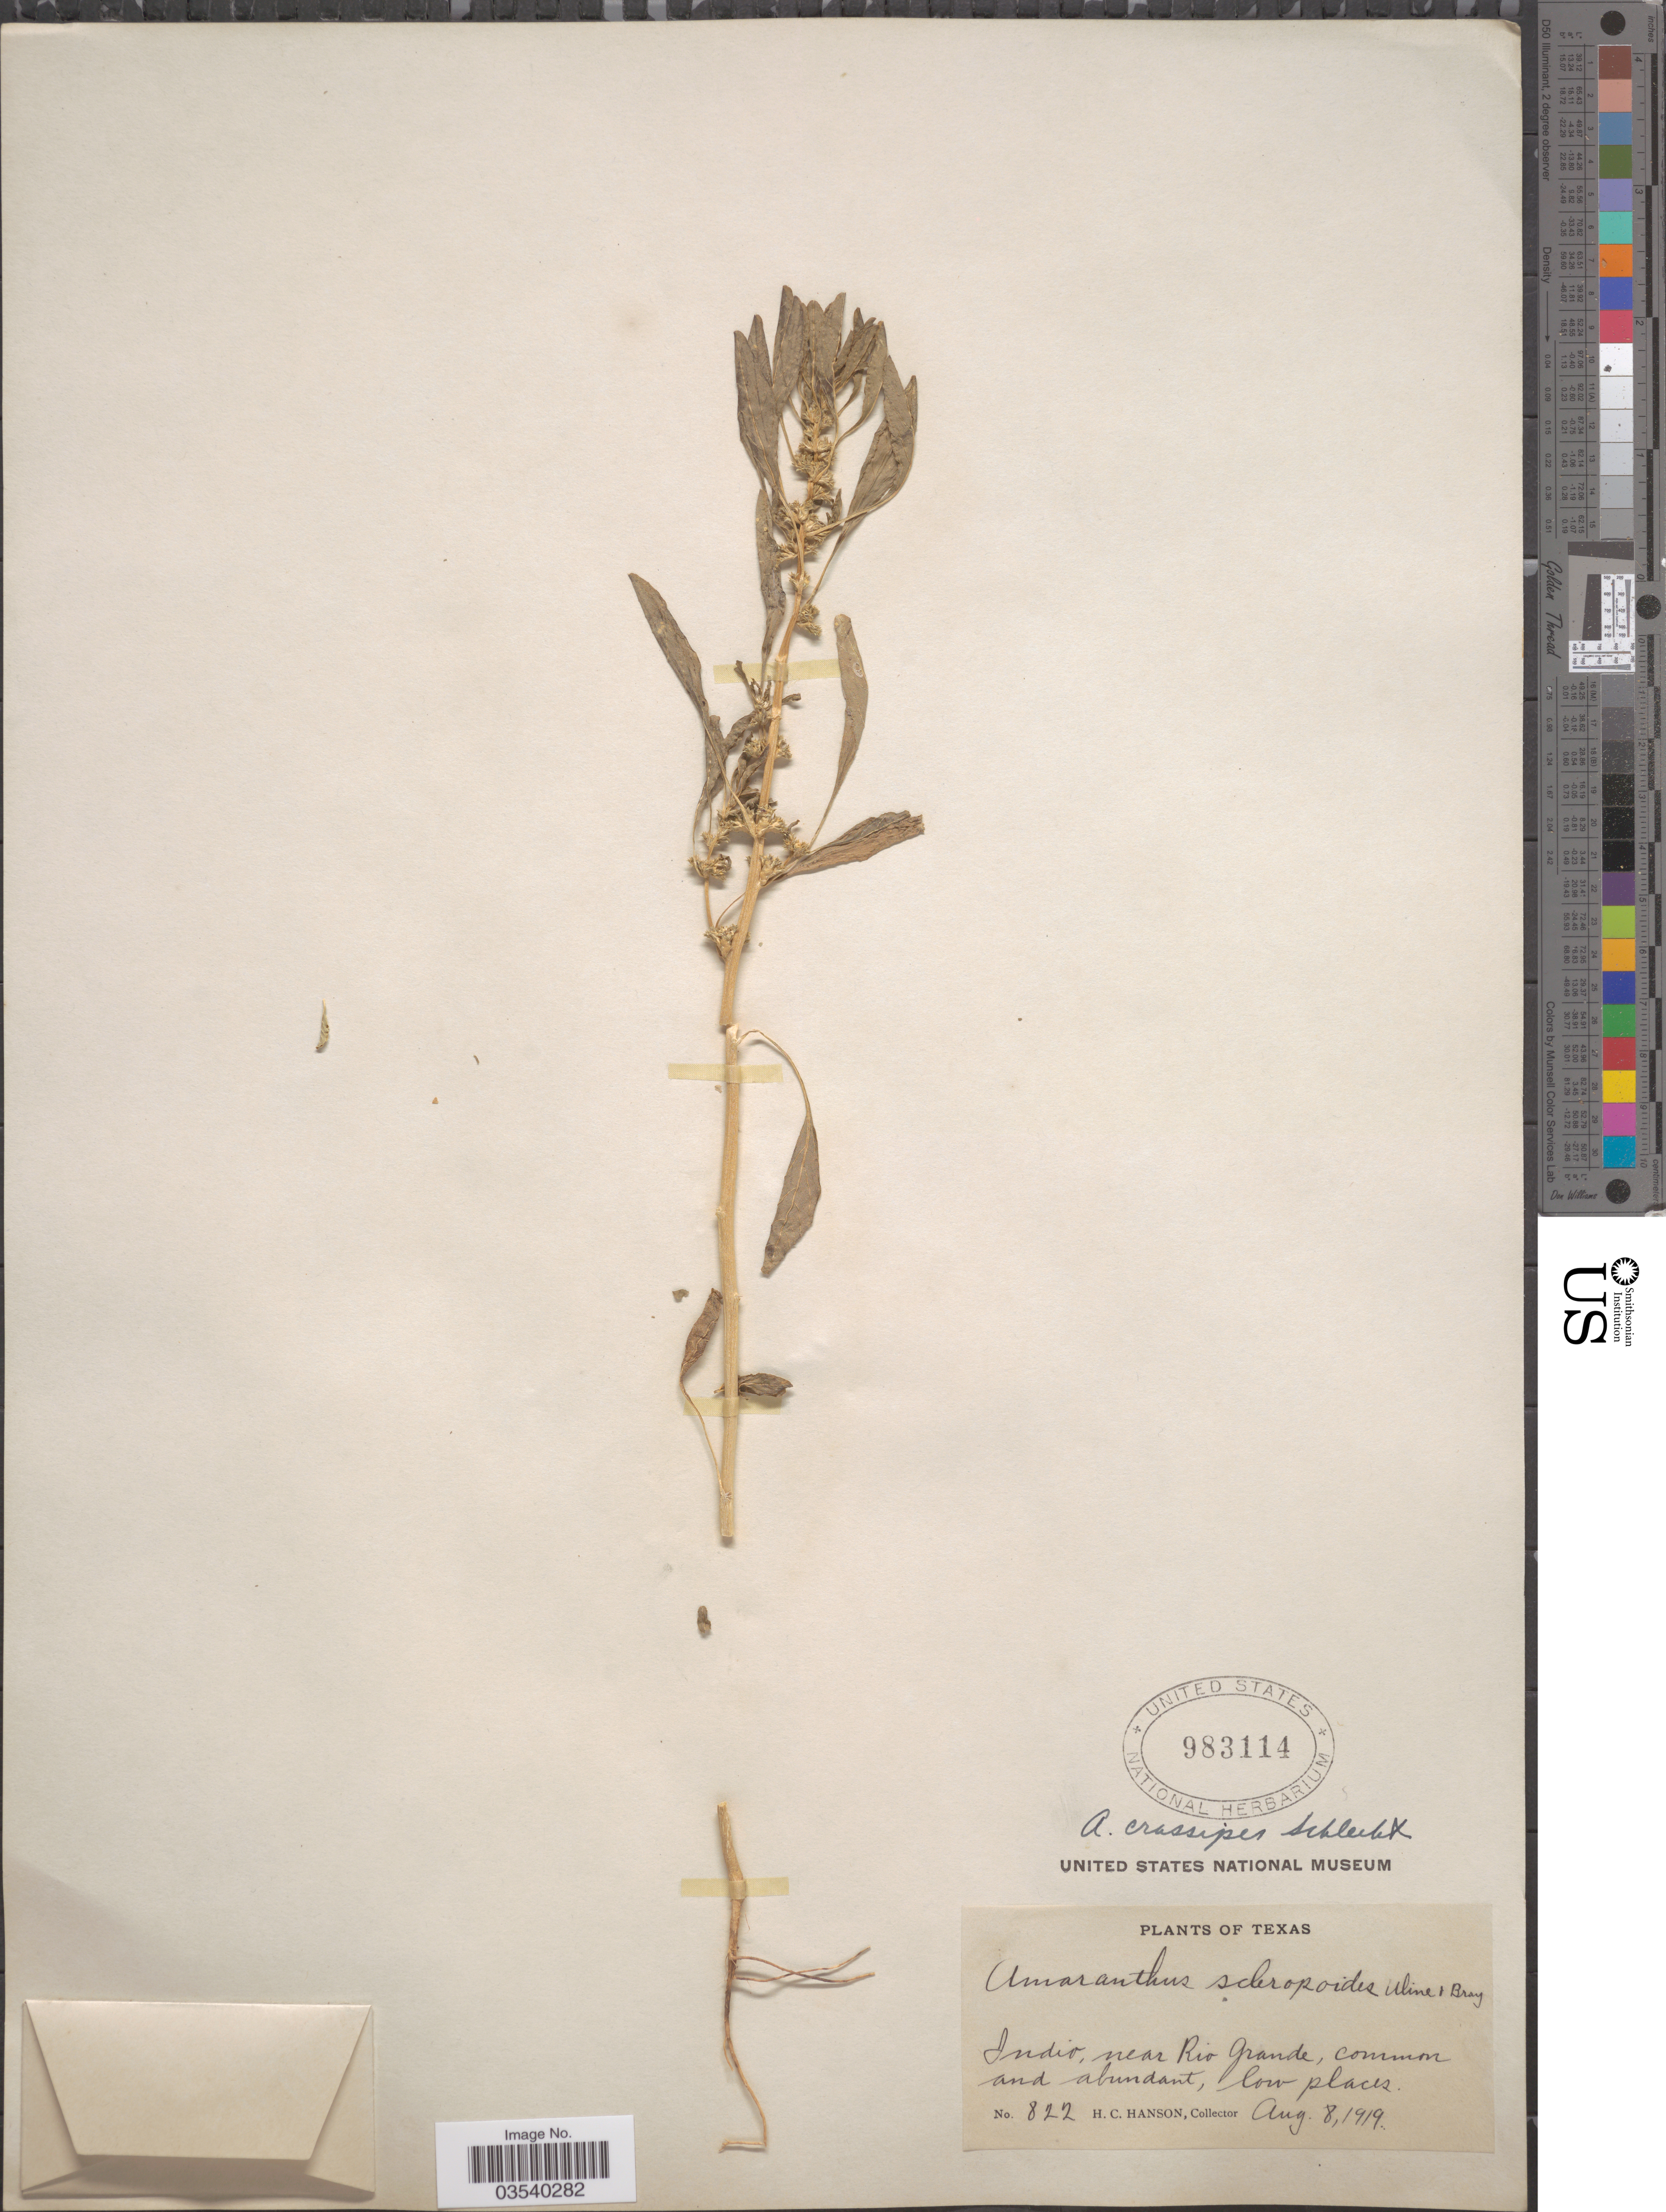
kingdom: Plantae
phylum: Tracheophyta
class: Magnoliopsida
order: Caryophyllales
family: Amaranthaceae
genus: Amaranthus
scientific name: Amaranthus crassipes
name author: Schltdl.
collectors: H. Hanson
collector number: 822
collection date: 1919-08-08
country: United States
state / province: Texas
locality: Indio, near Rio Grande, common and abundant, low places.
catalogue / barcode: US 983114